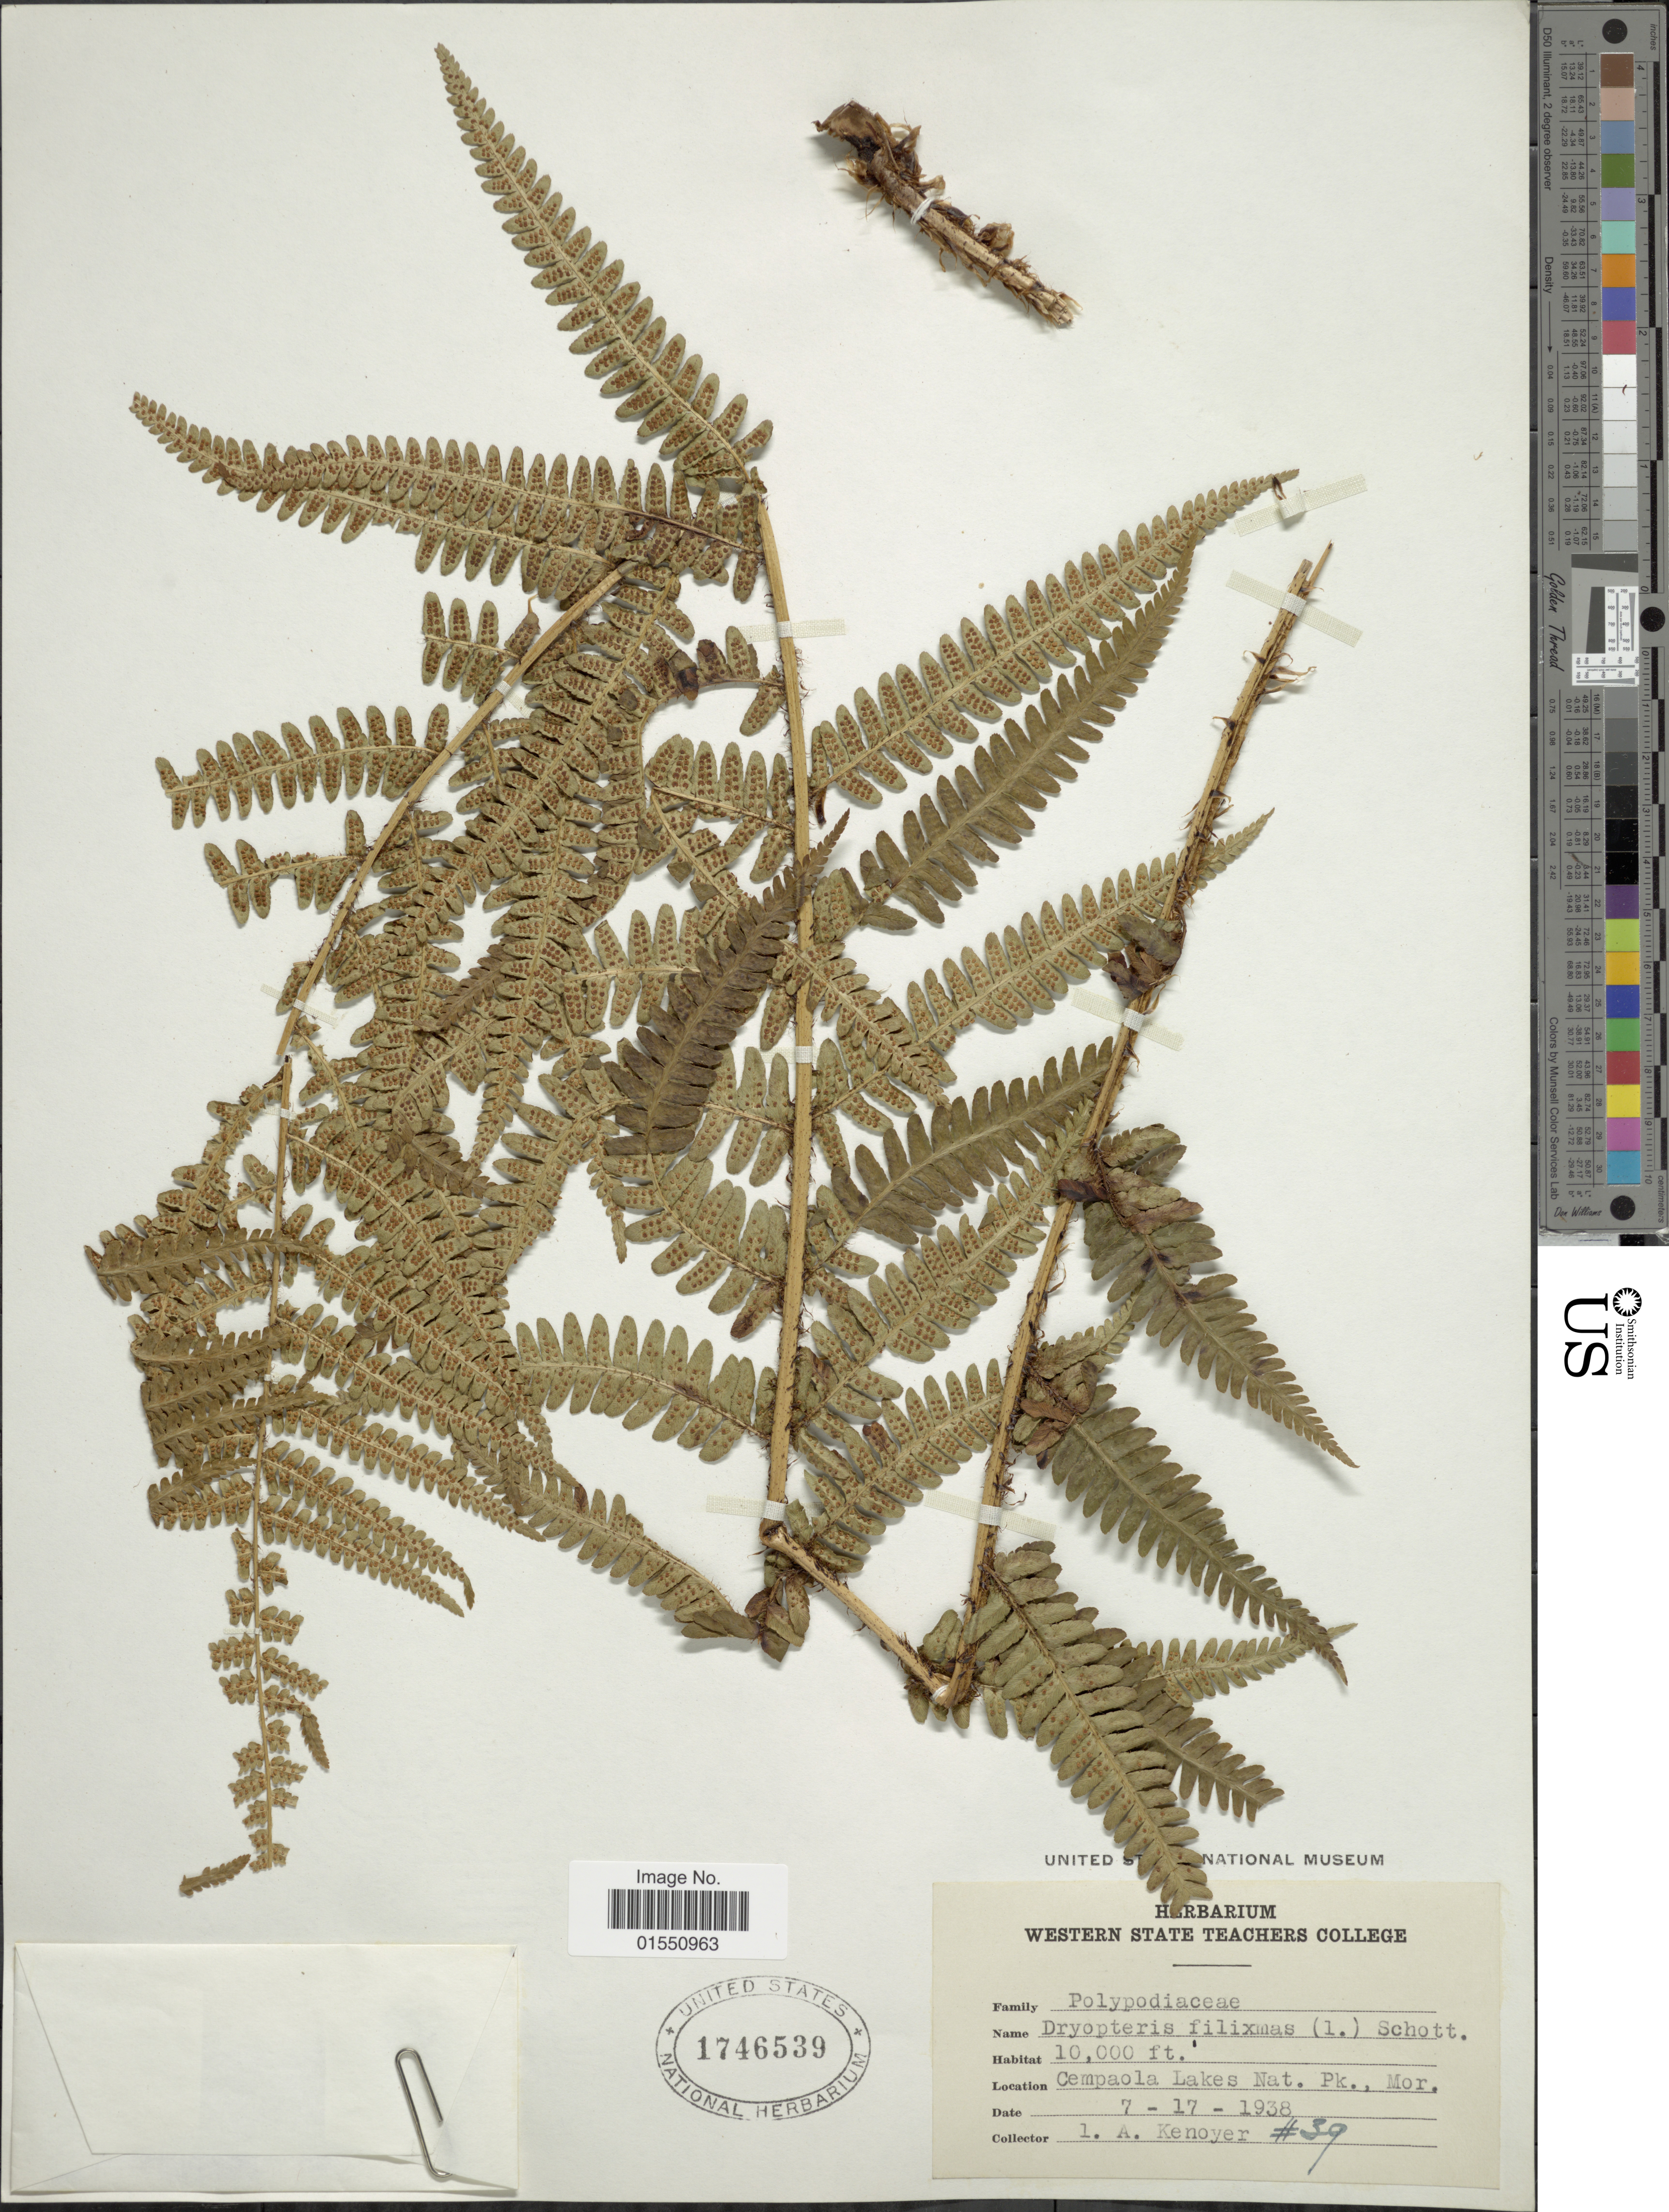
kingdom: Plantae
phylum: Tracheophyta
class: Polypodiopsida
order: Polypodiales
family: Dryopteridaceae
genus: Dryopteris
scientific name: Dryopteris filix-mas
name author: (L.) Schott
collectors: L. A. Kenoyer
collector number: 39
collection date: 1938-07-17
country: Mexico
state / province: Morelos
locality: Cempaola Lakes Nat. Pk., Mor.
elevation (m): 3048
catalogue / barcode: US 1746539